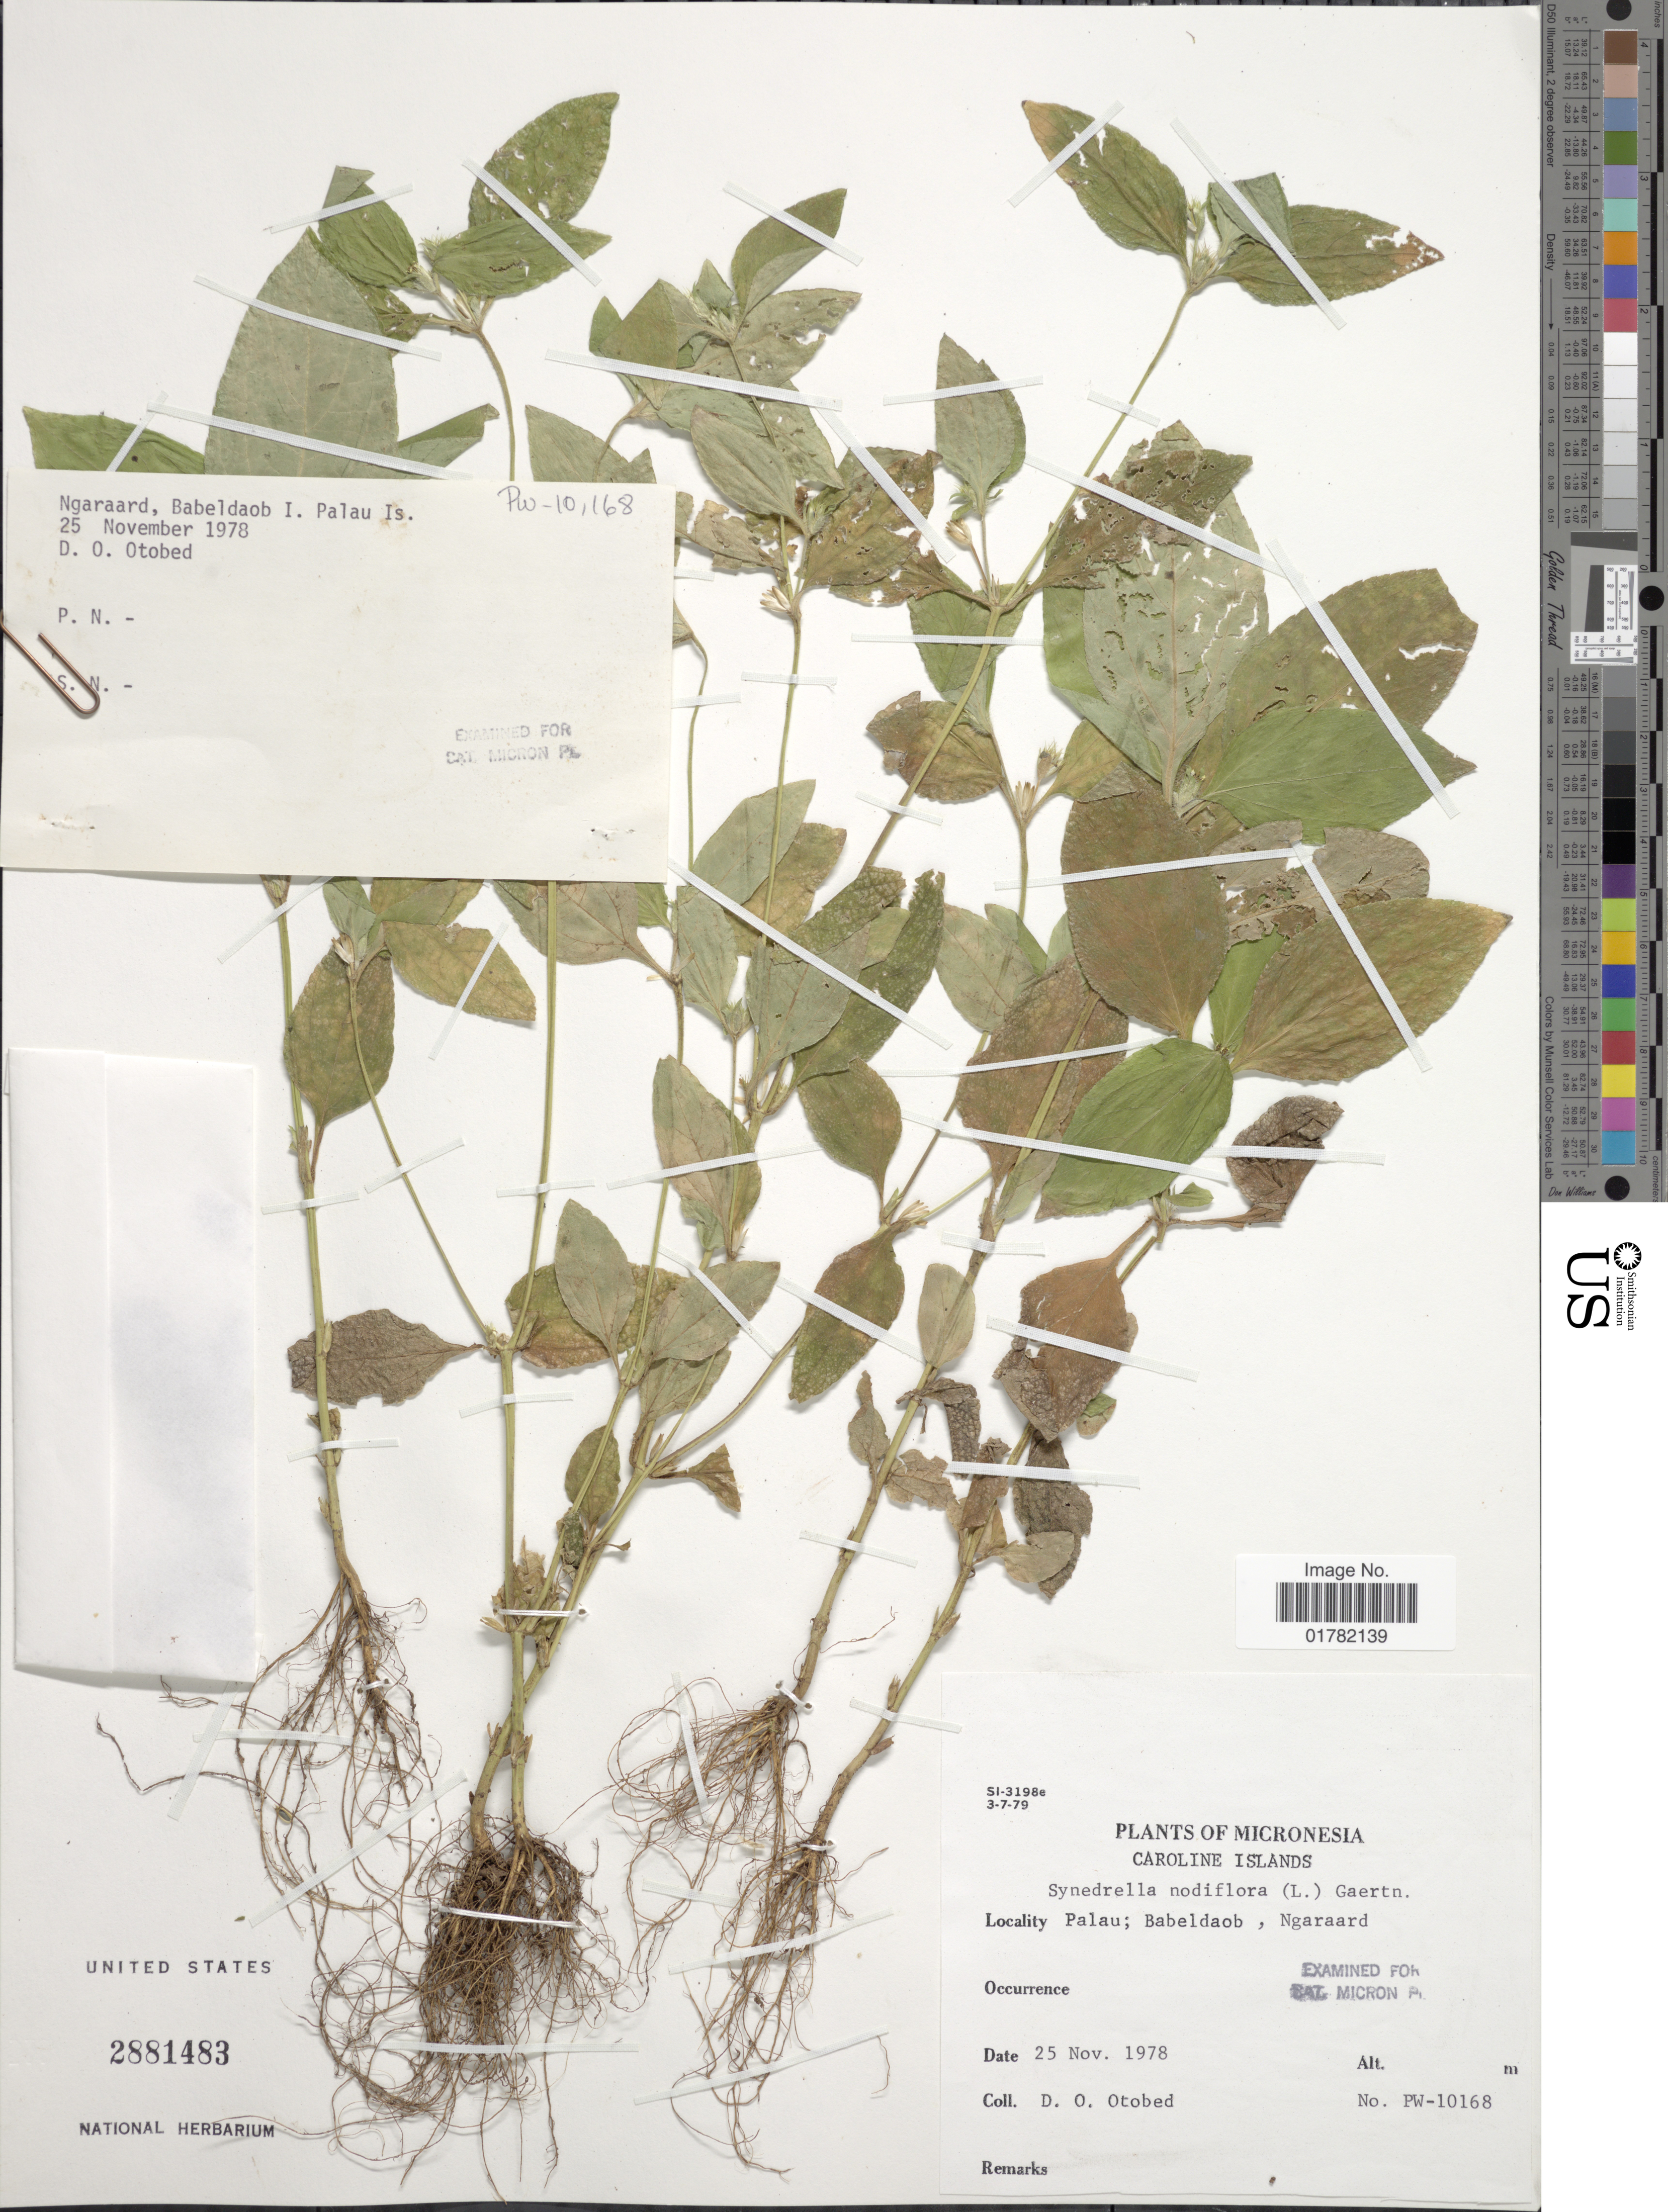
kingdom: Plantae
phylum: Tracheophyta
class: Magnoliopsida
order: Asterales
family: Asteraceae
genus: Synedrella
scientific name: Synedrella nodiflora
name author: (L.) Gaertn.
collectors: D. O. Otobed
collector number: PW- 10168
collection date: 1978-11-25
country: Palau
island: Babeldaob [Babelthuap]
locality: Palau; Babeldao, Ngaraard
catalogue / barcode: US 2881483